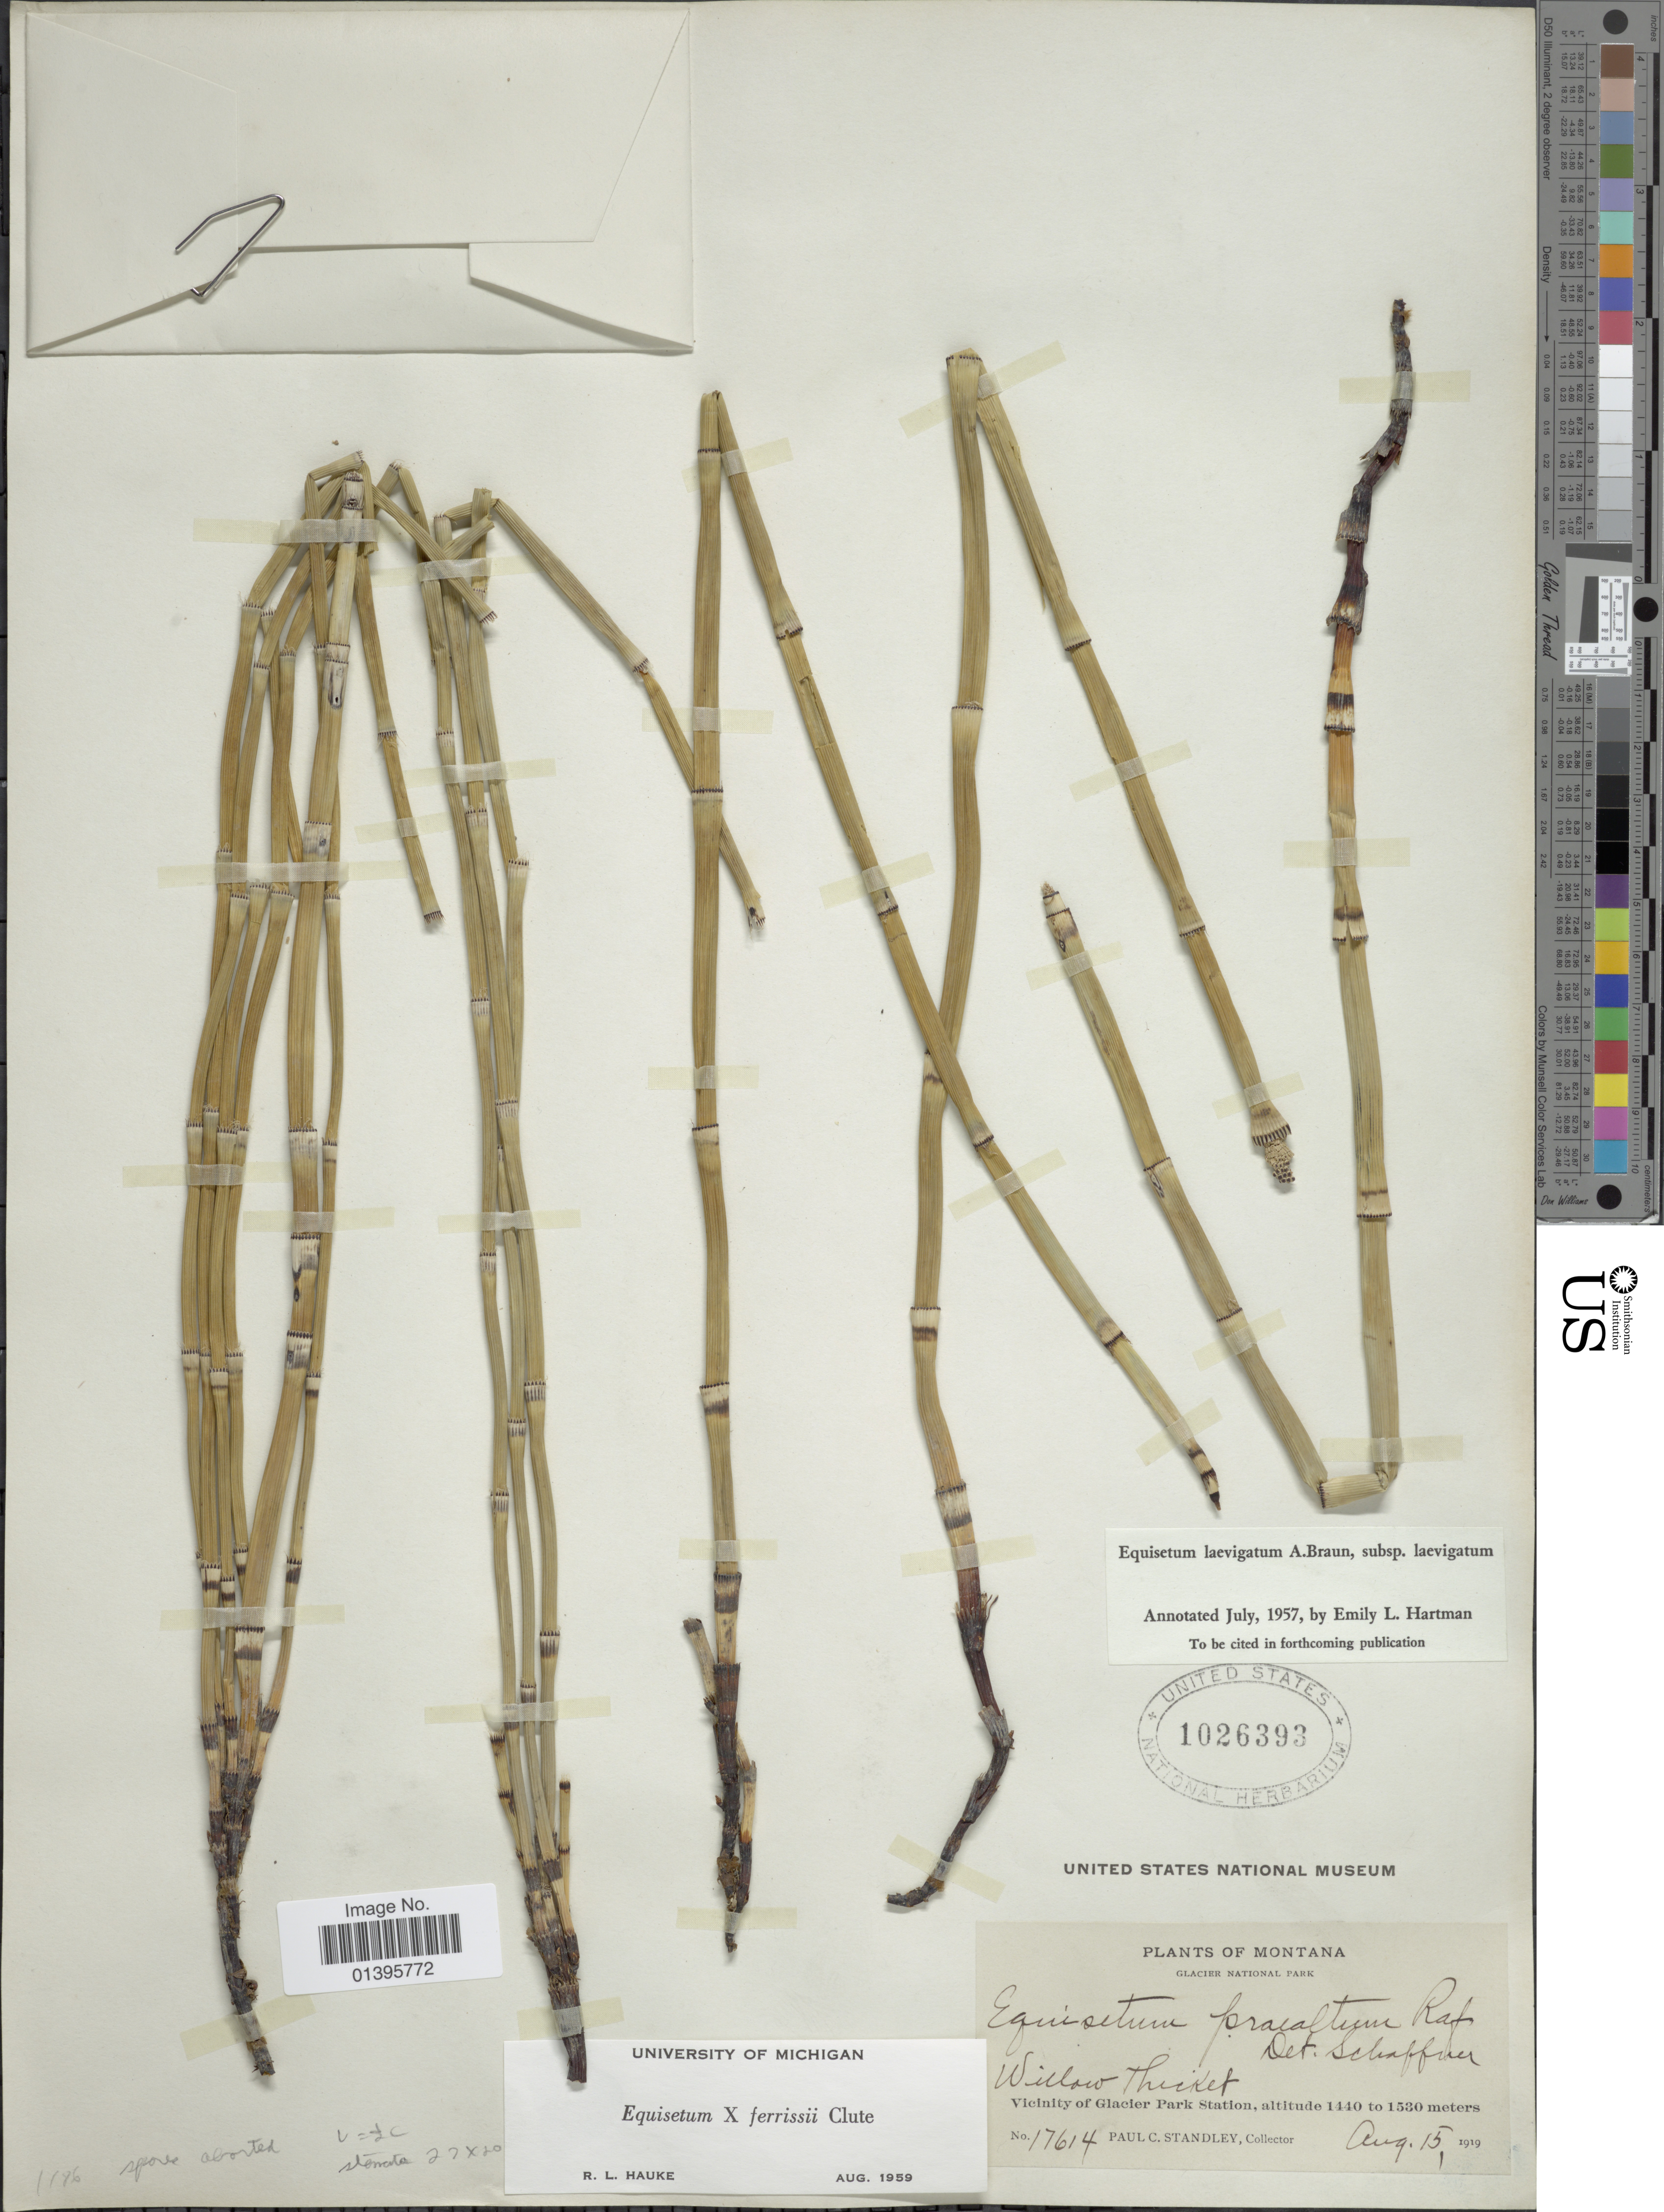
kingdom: Plantae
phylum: Tracheophyta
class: Polypodiopsida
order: Equisetales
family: Equisetaceae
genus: Equisetum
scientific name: Equisetum x ferrissii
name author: Clute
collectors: P. C. Standley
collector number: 17614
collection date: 1919-08-15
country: United States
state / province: Montana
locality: Glacier National Park. Vicinity of Glacier Park Station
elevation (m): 1440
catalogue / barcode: US 1026393